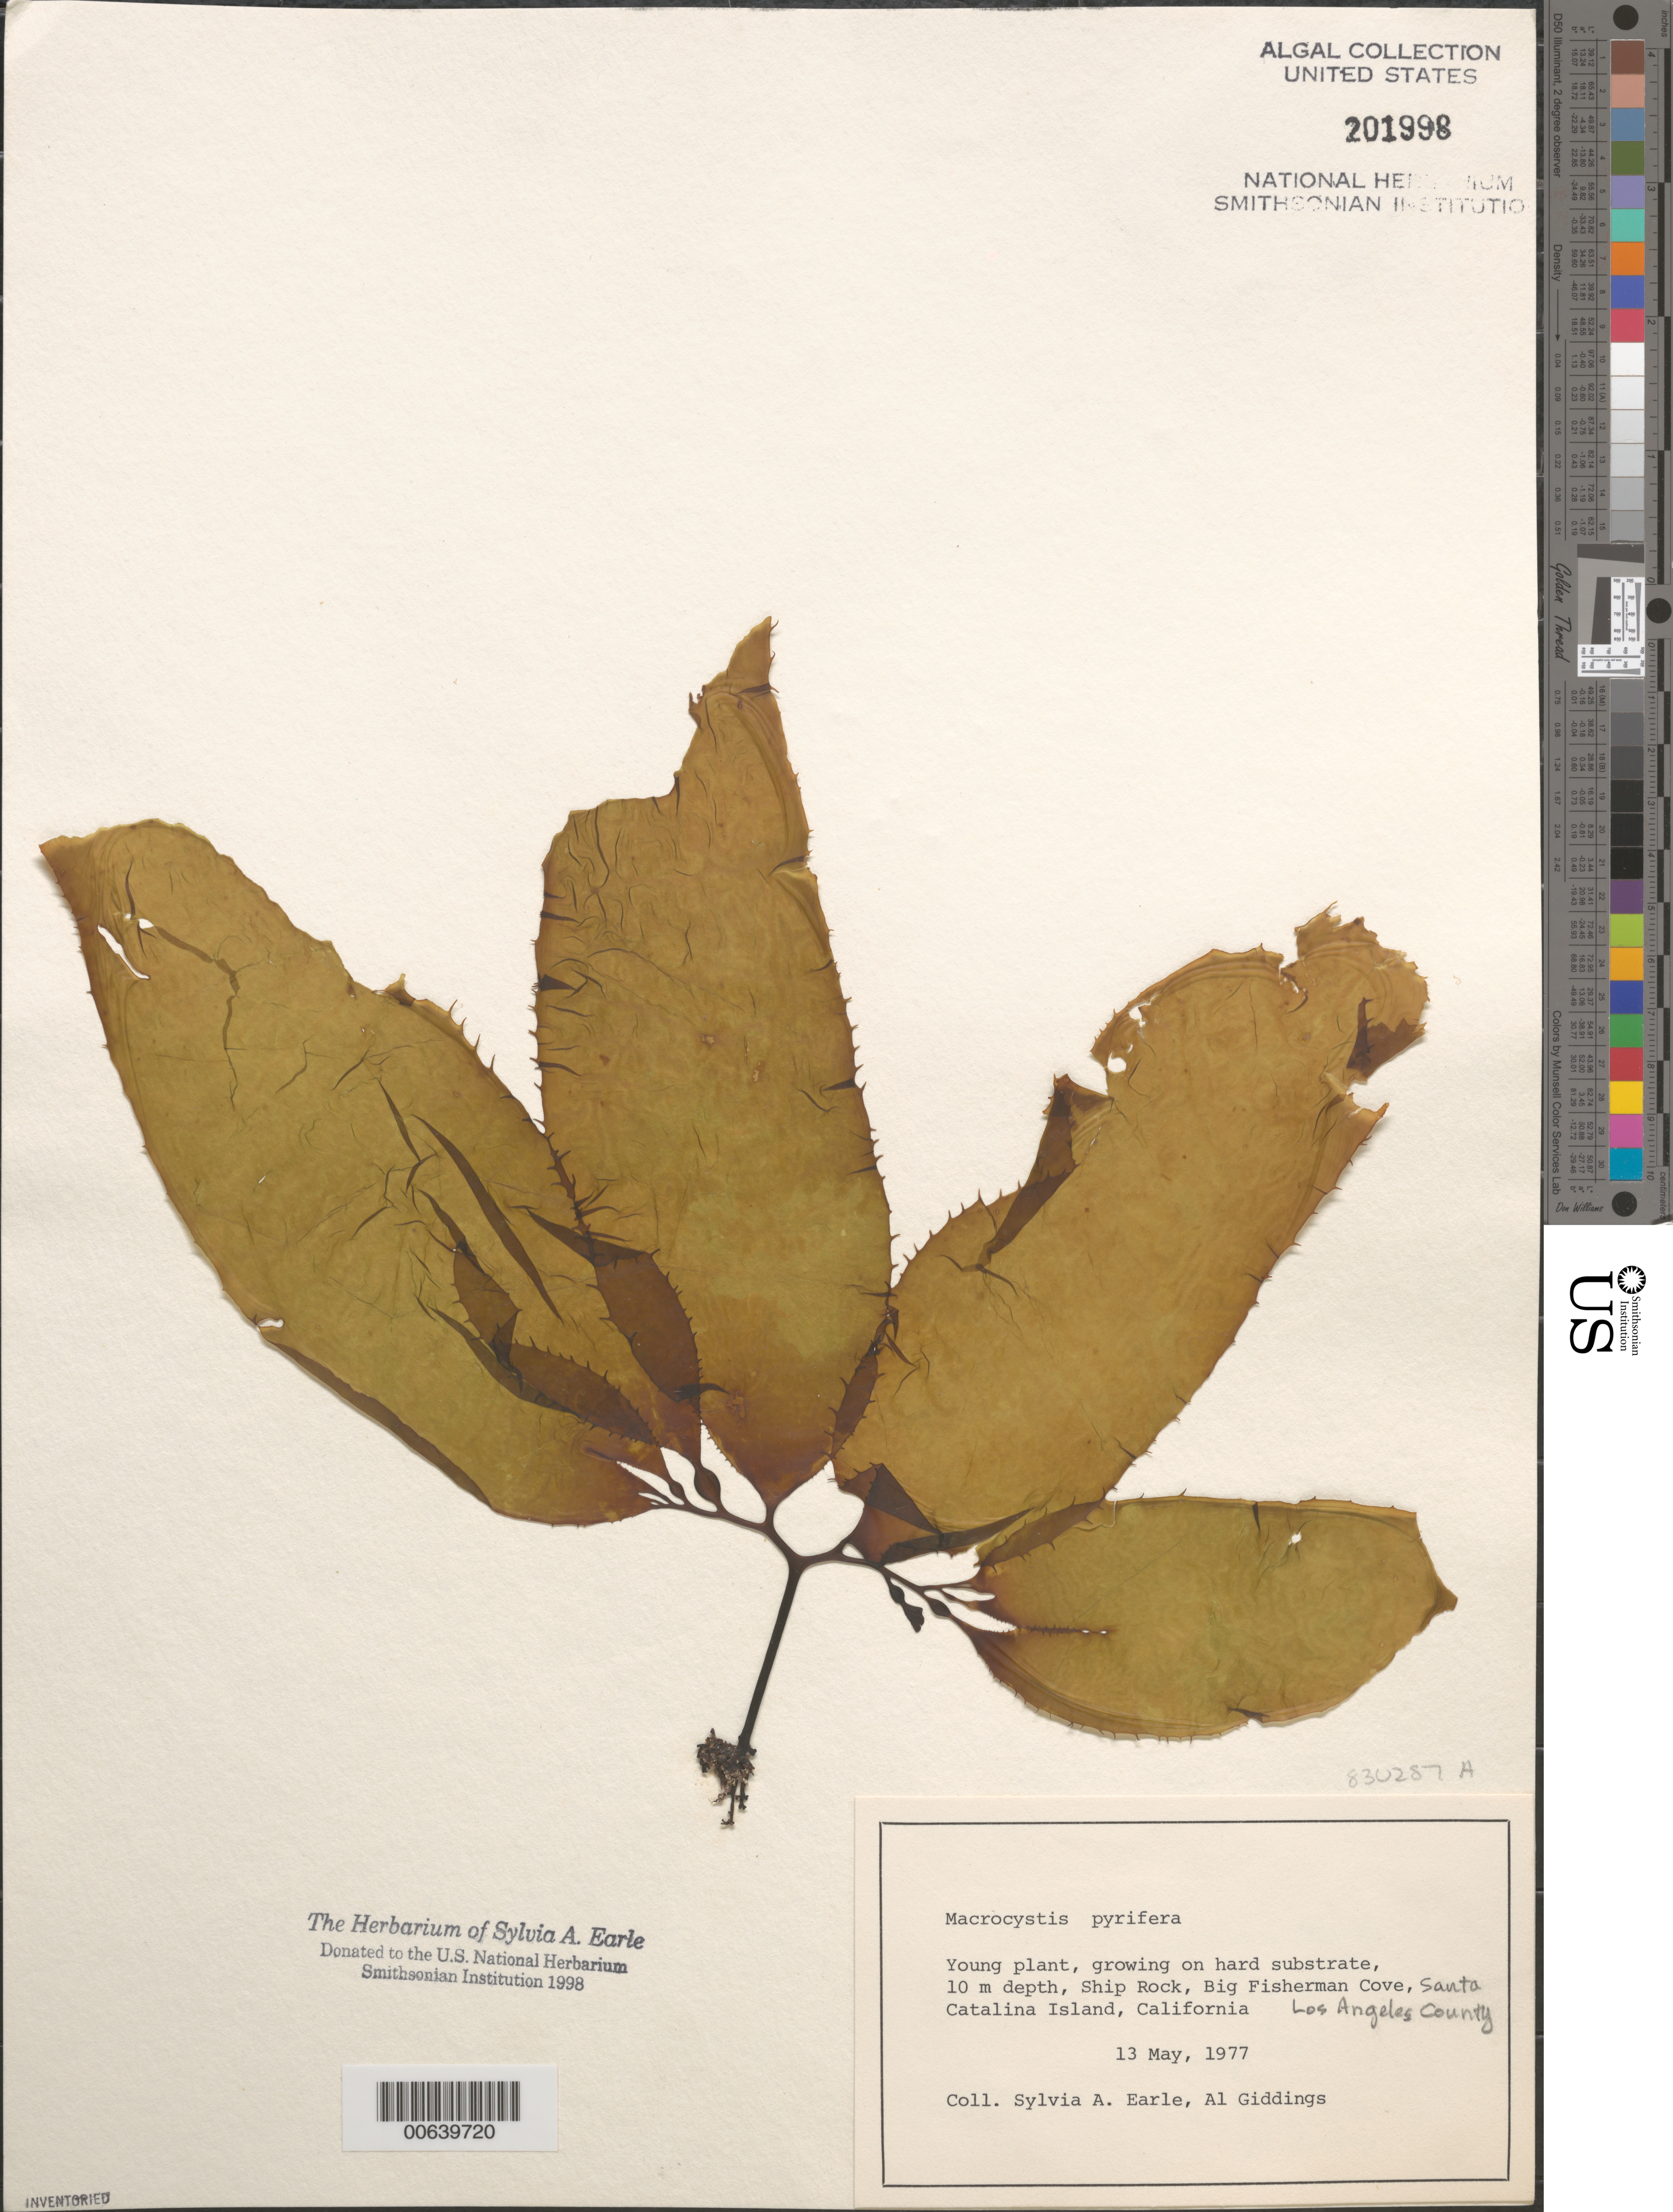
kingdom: Chromista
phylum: Ochrophyta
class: Phaeophyceae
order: Laminariales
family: Laminariaceae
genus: Macrocystis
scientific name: Macrocystis pyrifera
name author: (L.) C. Agardh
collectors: S. A. Earle & A. Giddings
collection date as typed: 13 May 1977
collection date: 1977-05-13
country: United States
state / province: California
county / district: Los Angeles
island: Santa Catalina Island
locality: Big Fisherman Cove, Ship Rock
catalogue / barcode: US 201998